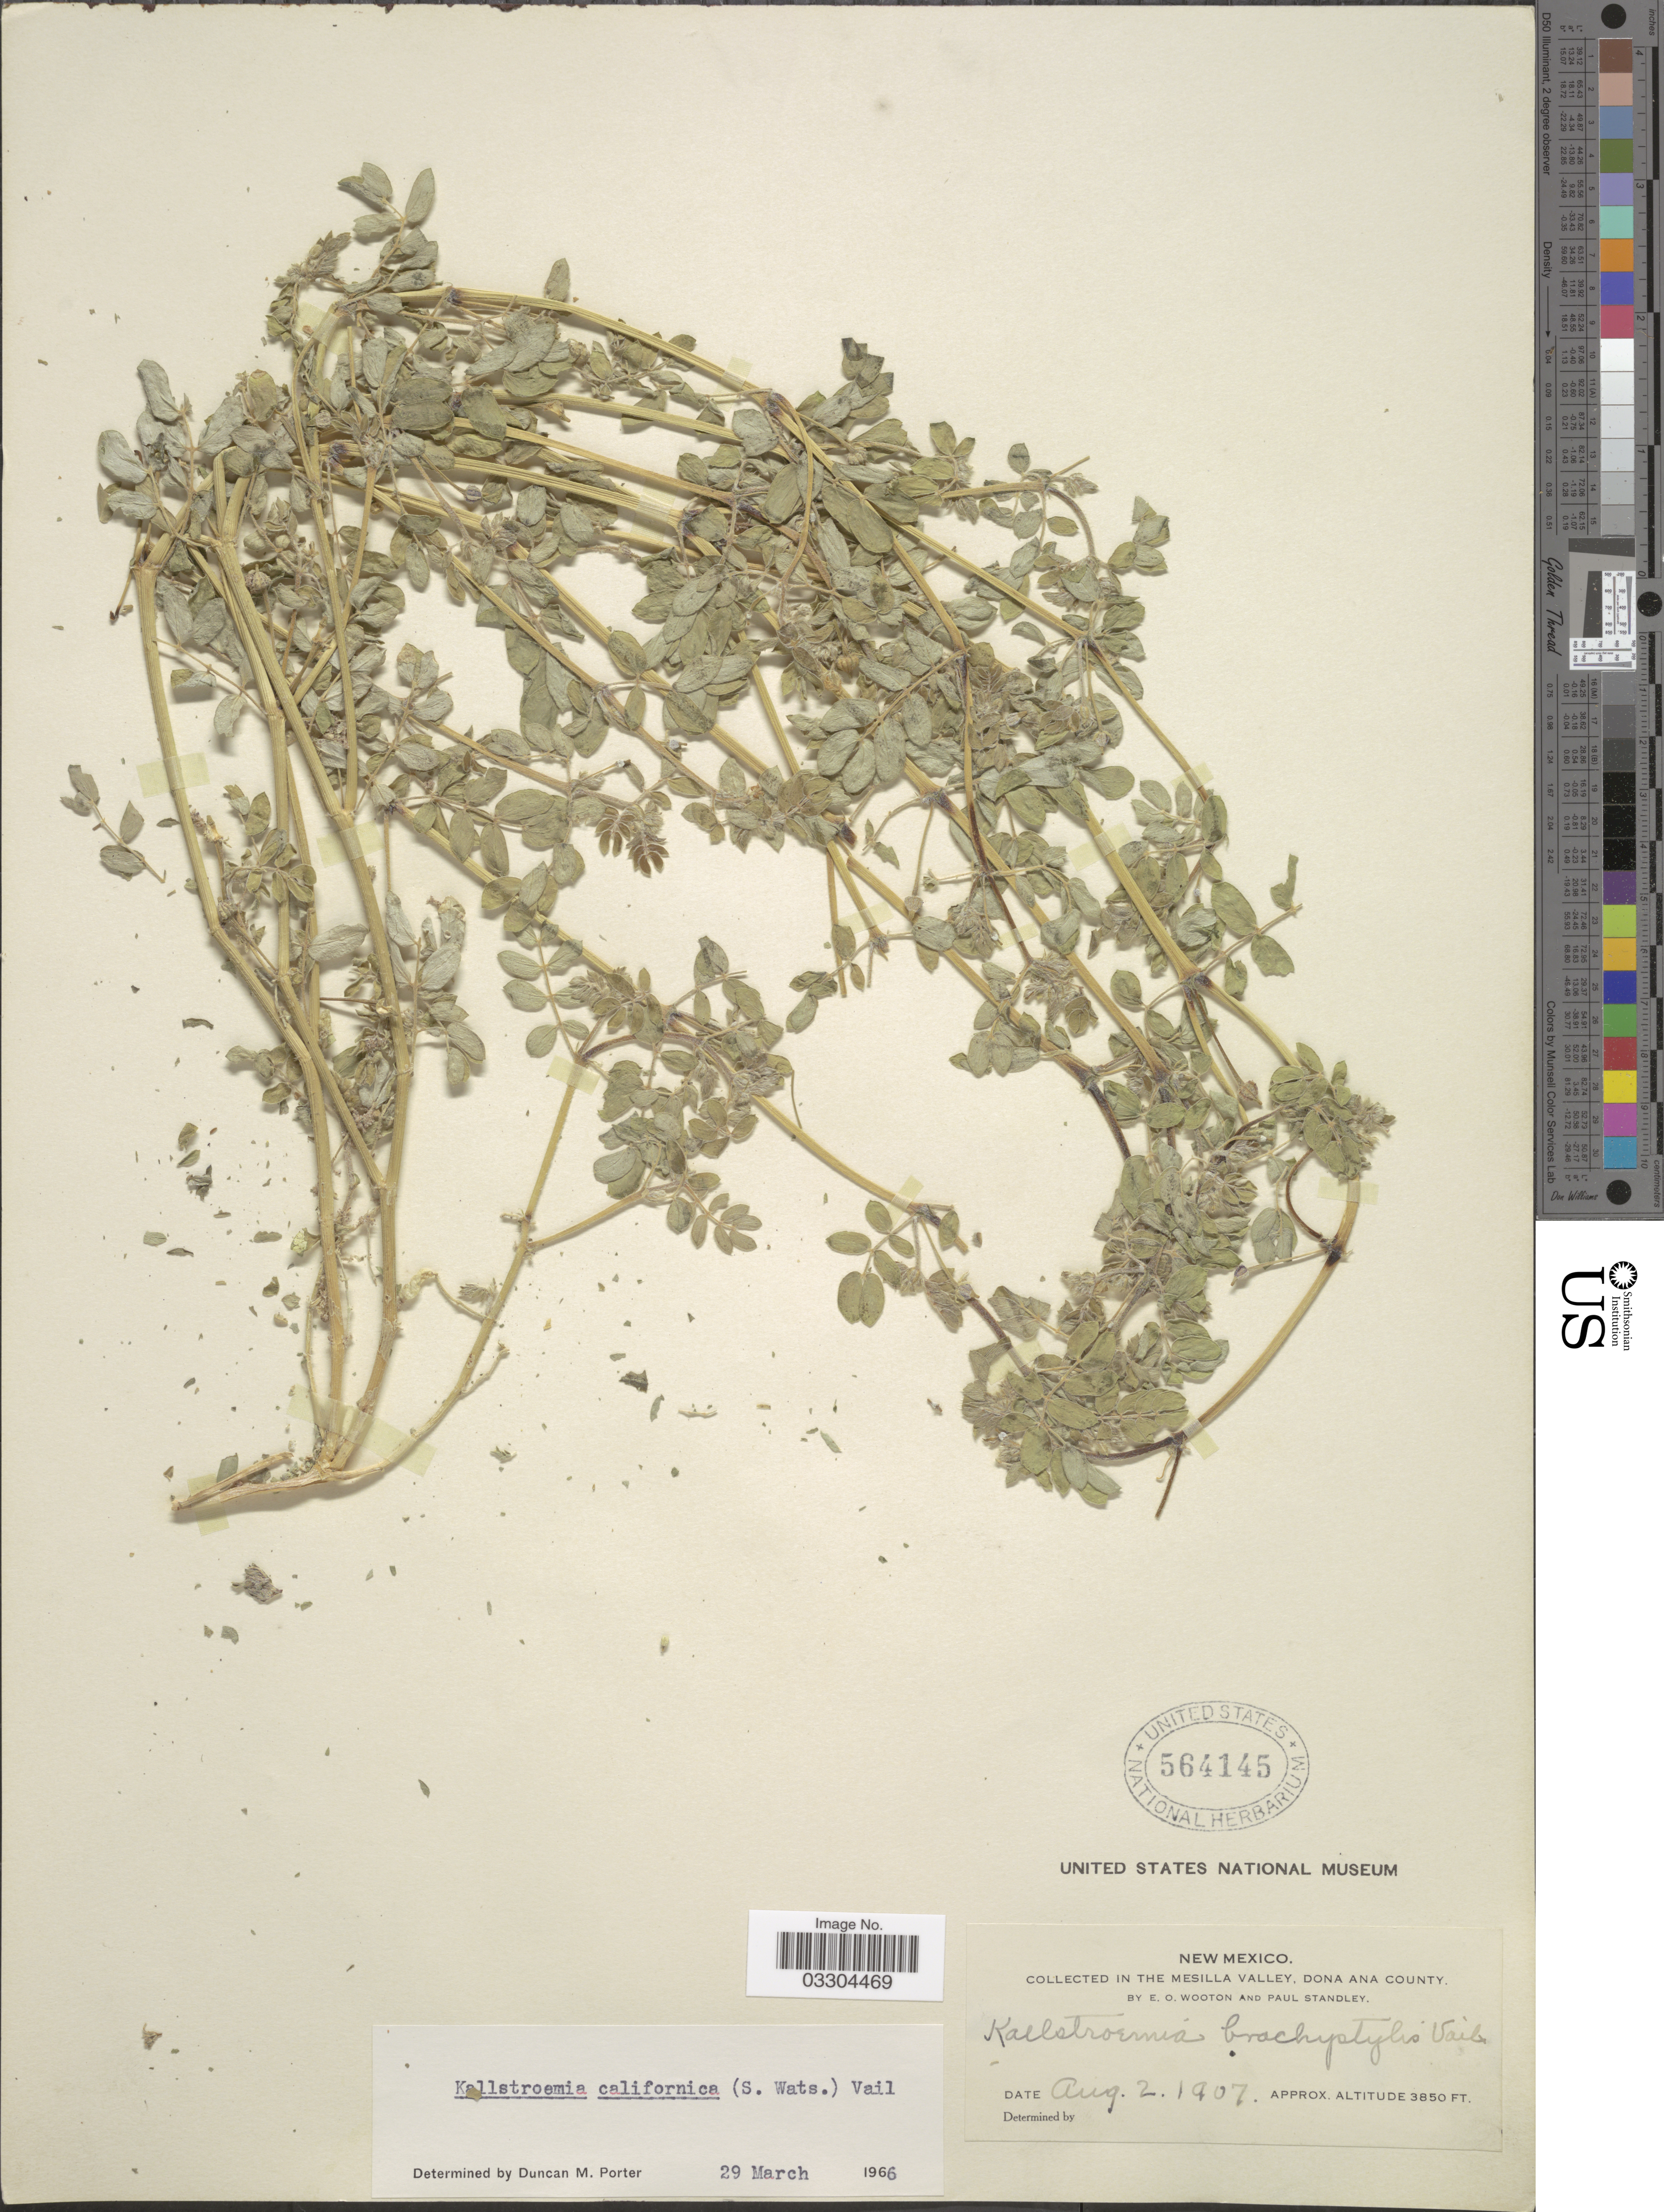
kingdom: Plantae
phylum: Tracheophyta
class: Magnoliopsida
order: Zygophyllales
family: Zygophyllaceae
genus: Kallstroemia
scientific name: Kallstroemia californica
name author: (S. Watson) Vail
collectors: E. O. Wooton & P. C. Standley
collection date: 1907-08-02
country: United States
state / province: New Mexico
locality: In the Mesilla Valley, Dona Ana County.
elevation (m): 1173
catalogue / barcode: US 564145